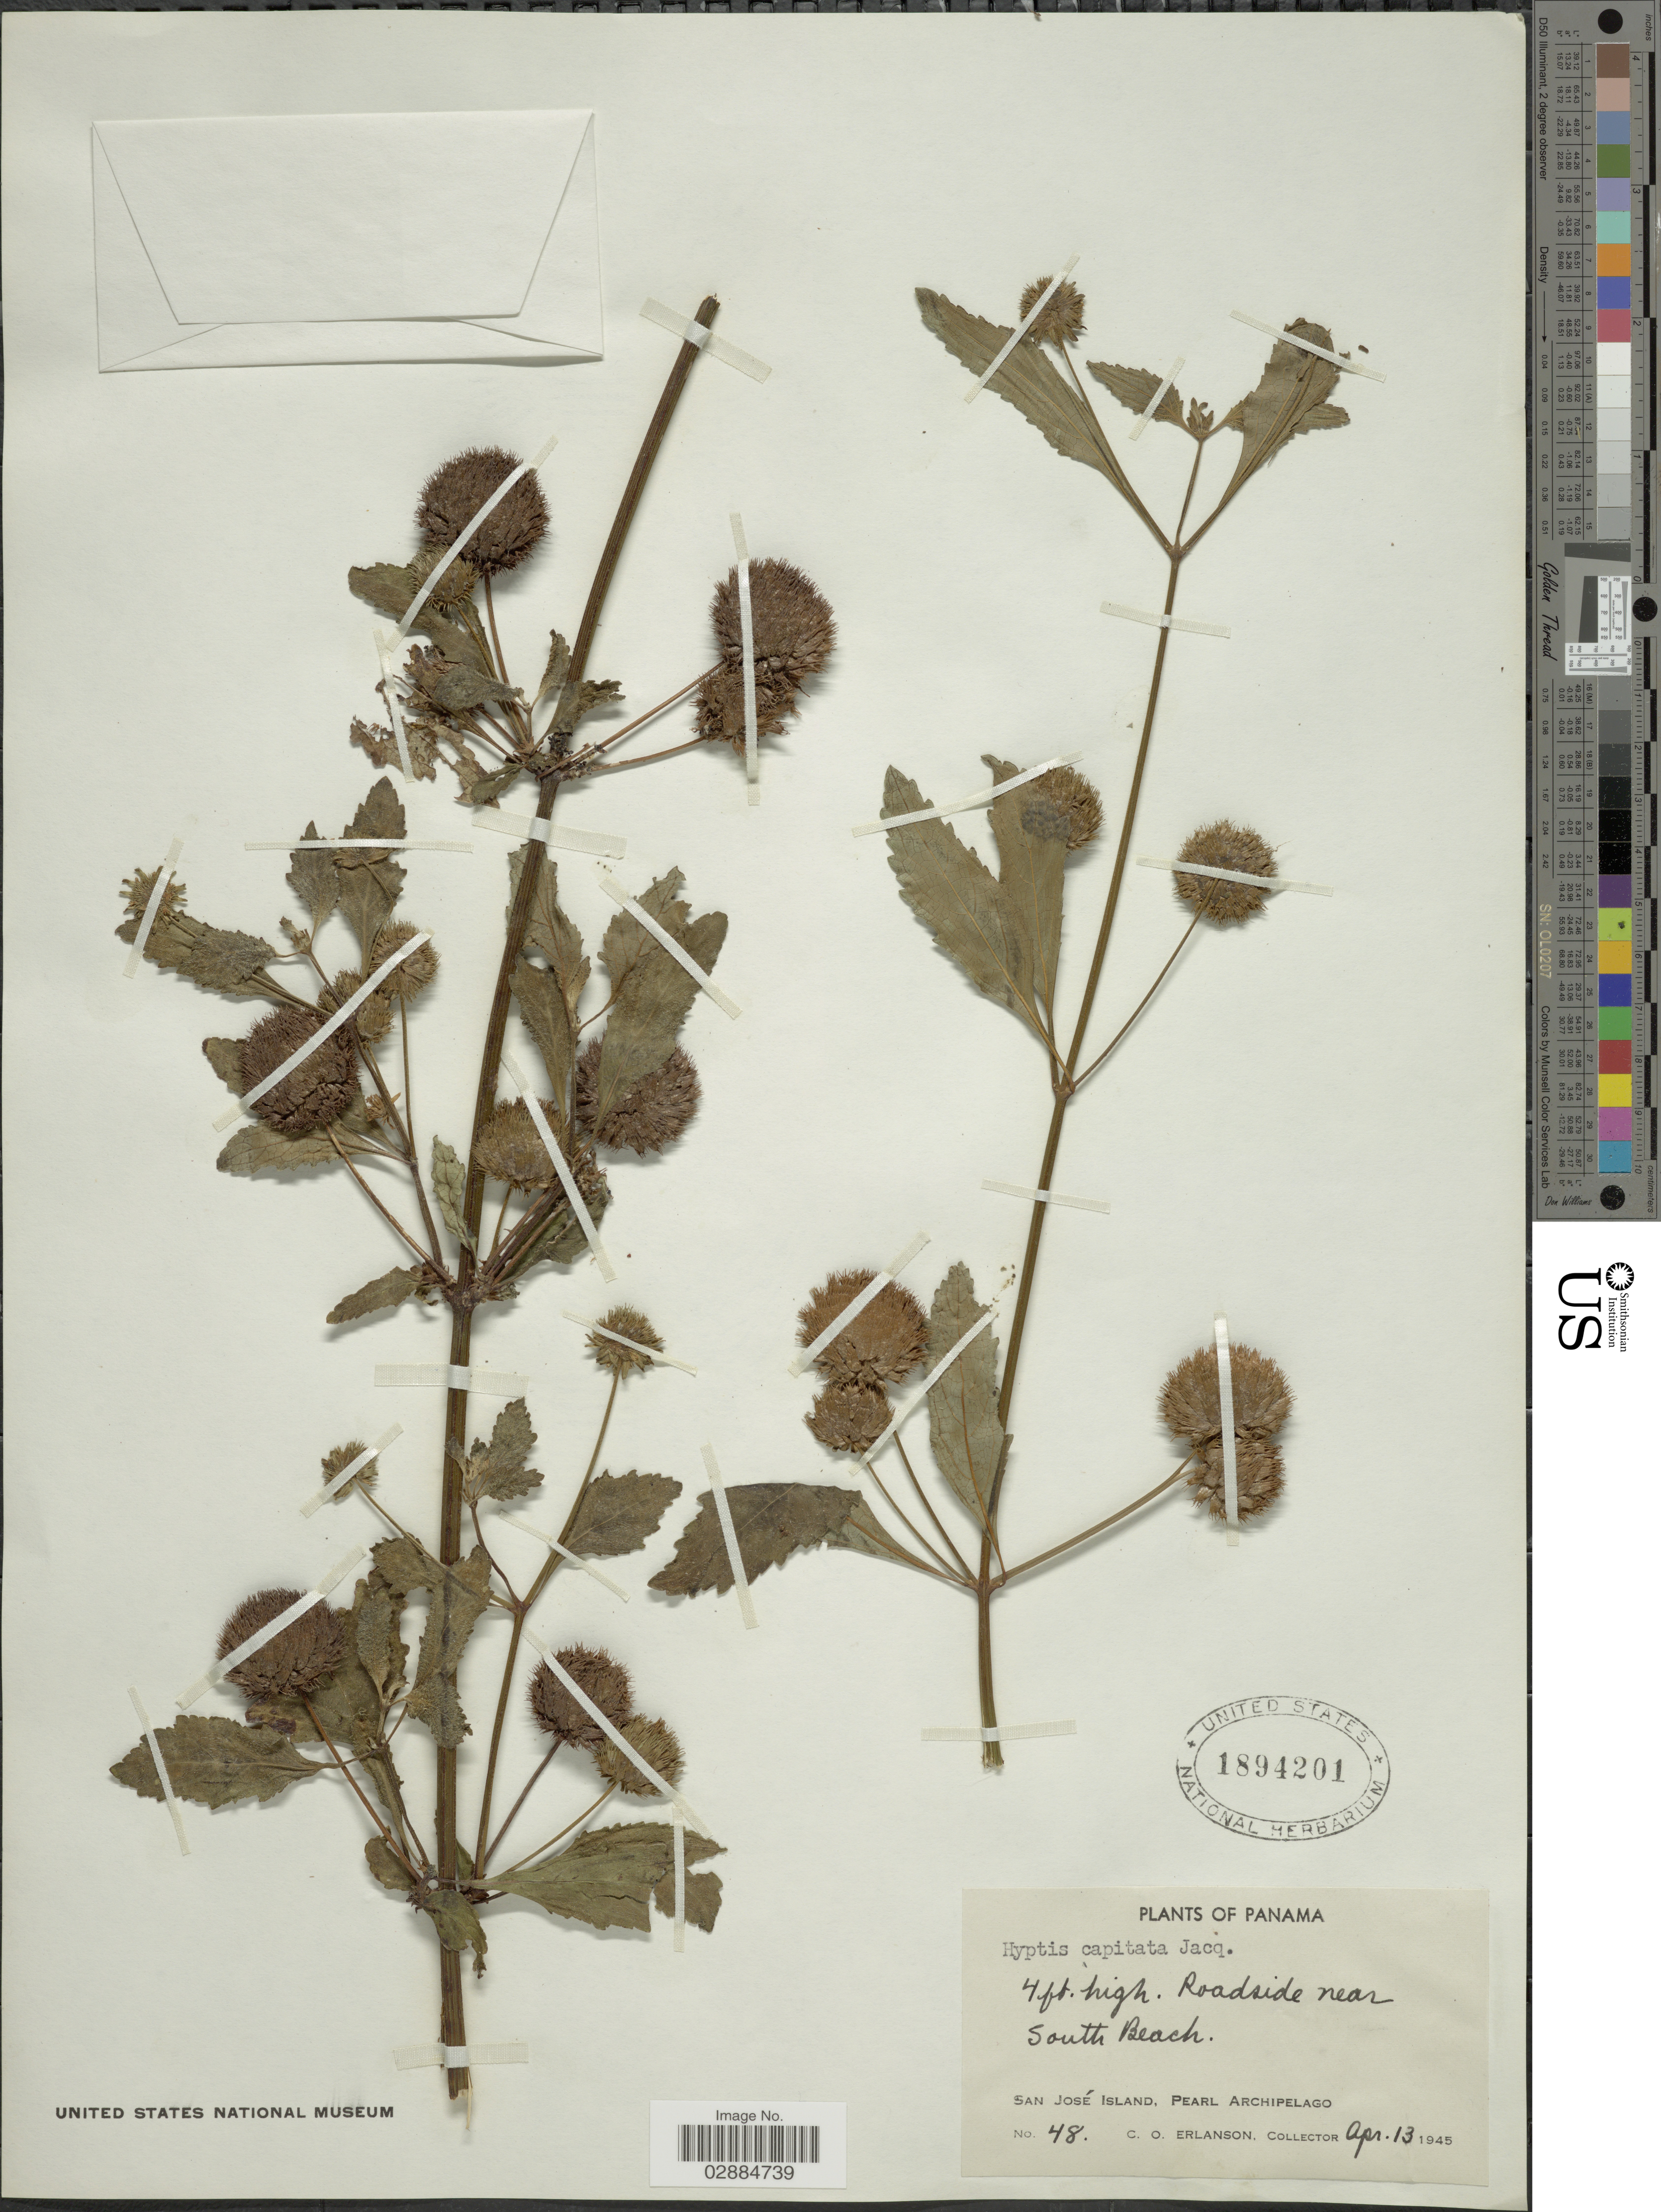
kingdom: Plantae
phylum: Tracheophyta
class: Magnoliopsida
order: Lamiales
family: Lamiaceae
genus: Hyptis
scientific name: Hyptis capitata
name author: Jacq.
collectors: C. O. Erlanson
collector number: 48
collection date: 1945-04-13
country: Costa Rica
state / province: San José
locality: San José Island, Pearl Archipelago, South Beach.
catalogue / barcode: US 1894201